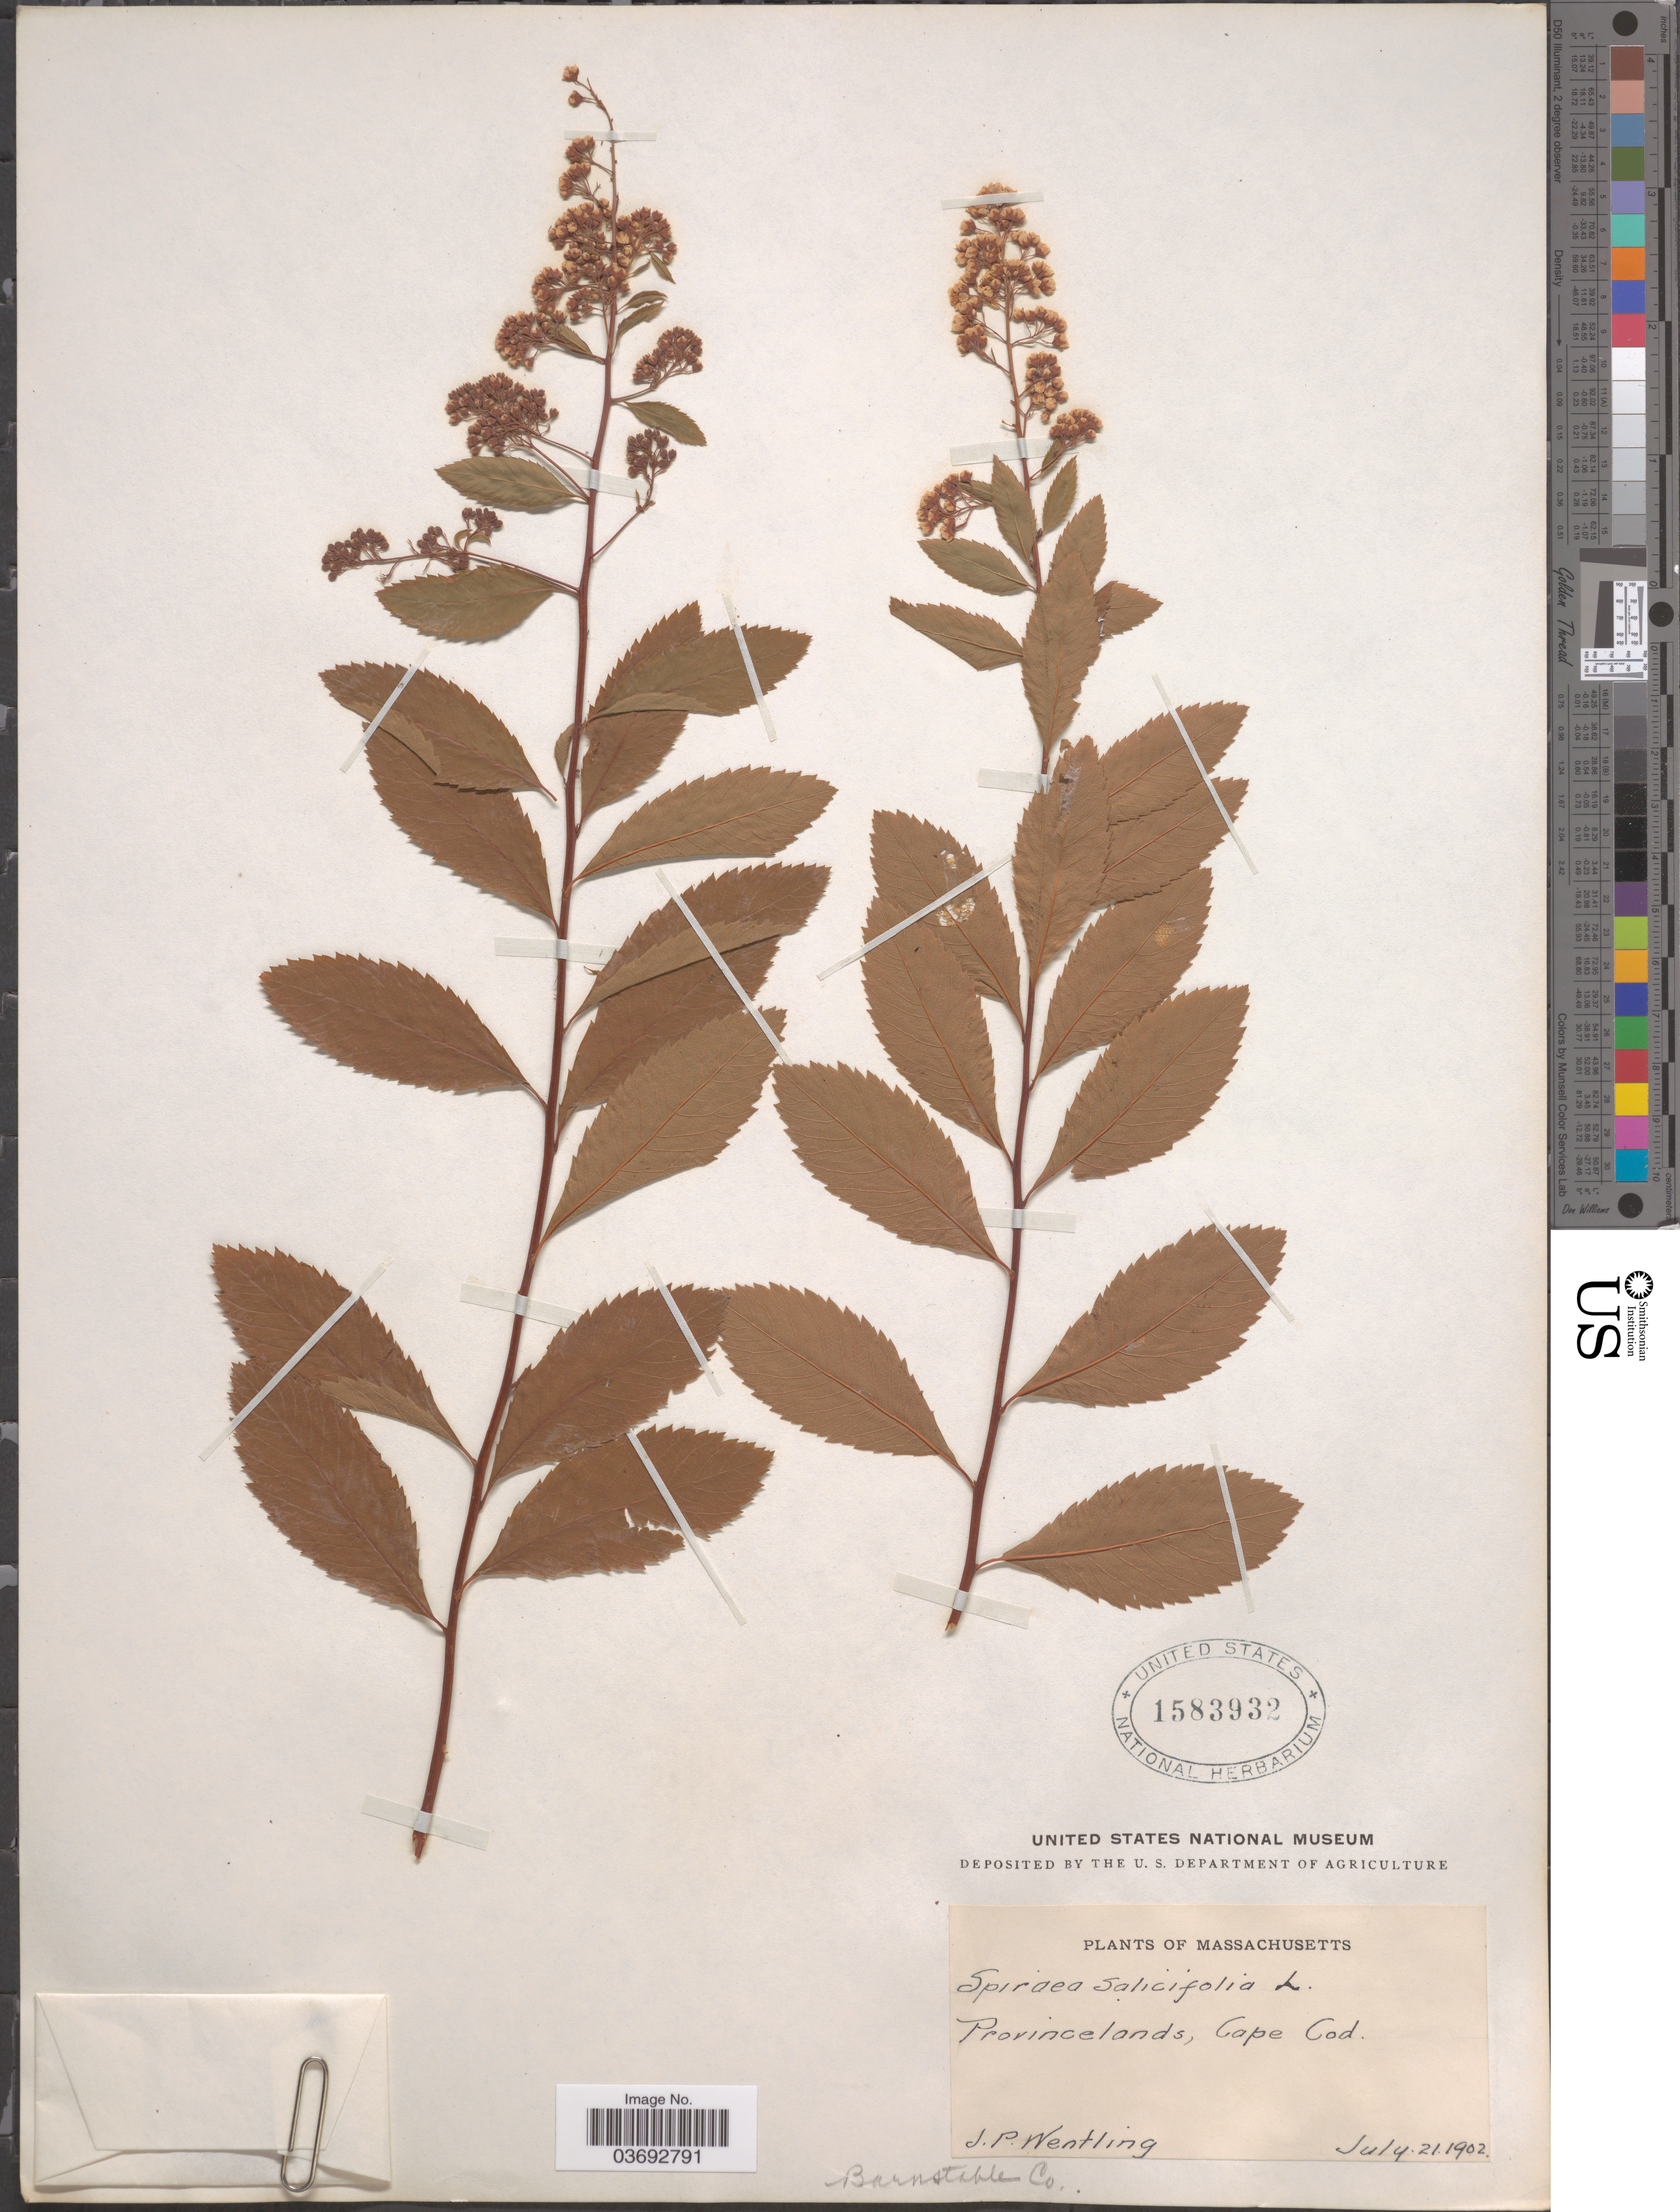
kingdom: Plantae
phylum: Tracheophyta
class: Magnoliopsida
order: Rosales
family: Rosaceae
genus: Spiraea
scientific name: Spiraea salicifolia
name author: L.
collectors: J. Wentling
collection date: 1902-07-21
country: United States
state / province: Massachusetts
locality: Provincelands, Cape Cod. Barnstable Co.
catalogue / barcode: US 1583932